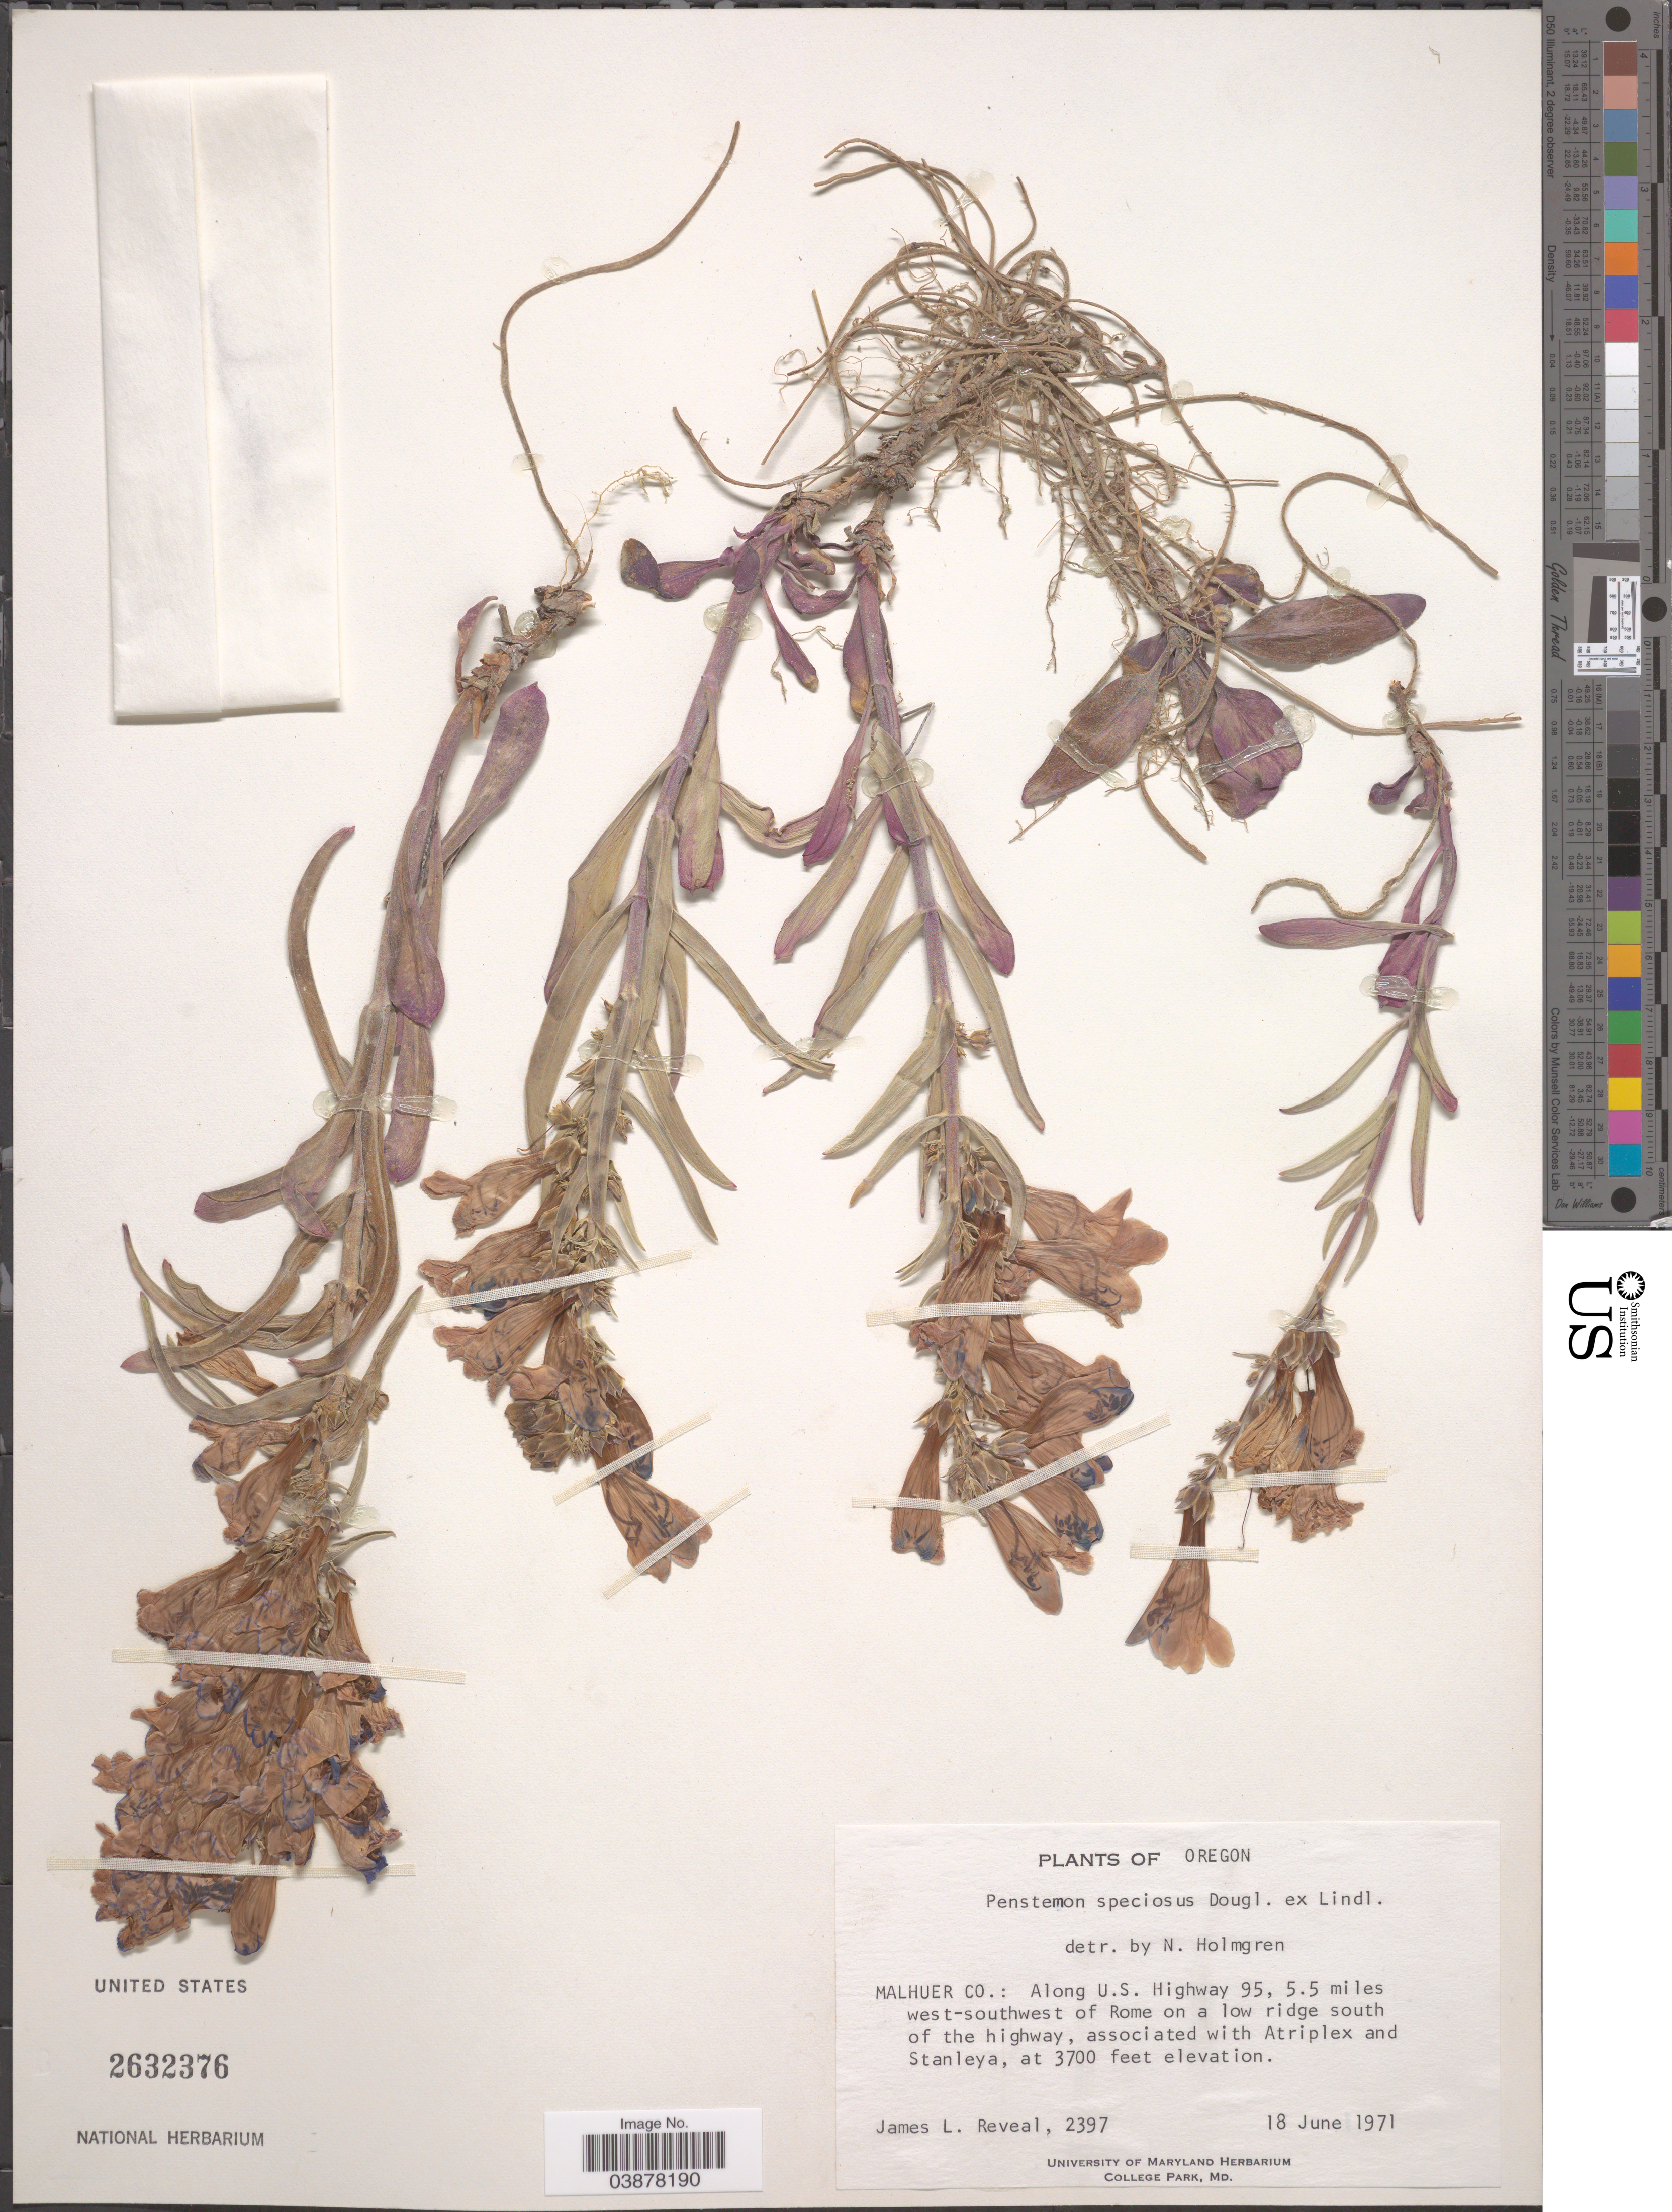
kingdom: Plantae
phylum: Tracheophyta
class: Magnoliopsida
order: Lamiales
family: Plantaginaceae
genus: Penstemon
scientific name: Penstemon speciosus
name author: Douglas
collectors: J. L. Reveal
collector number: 2397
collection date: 1971-06-18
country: United States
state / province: Oregon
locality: Malhuer Co.: Along U.S. Highway 95, 5.5 miles west-southwest of Rome on a low ridge south of the highway.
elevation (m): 1128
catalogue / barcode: US 2632376